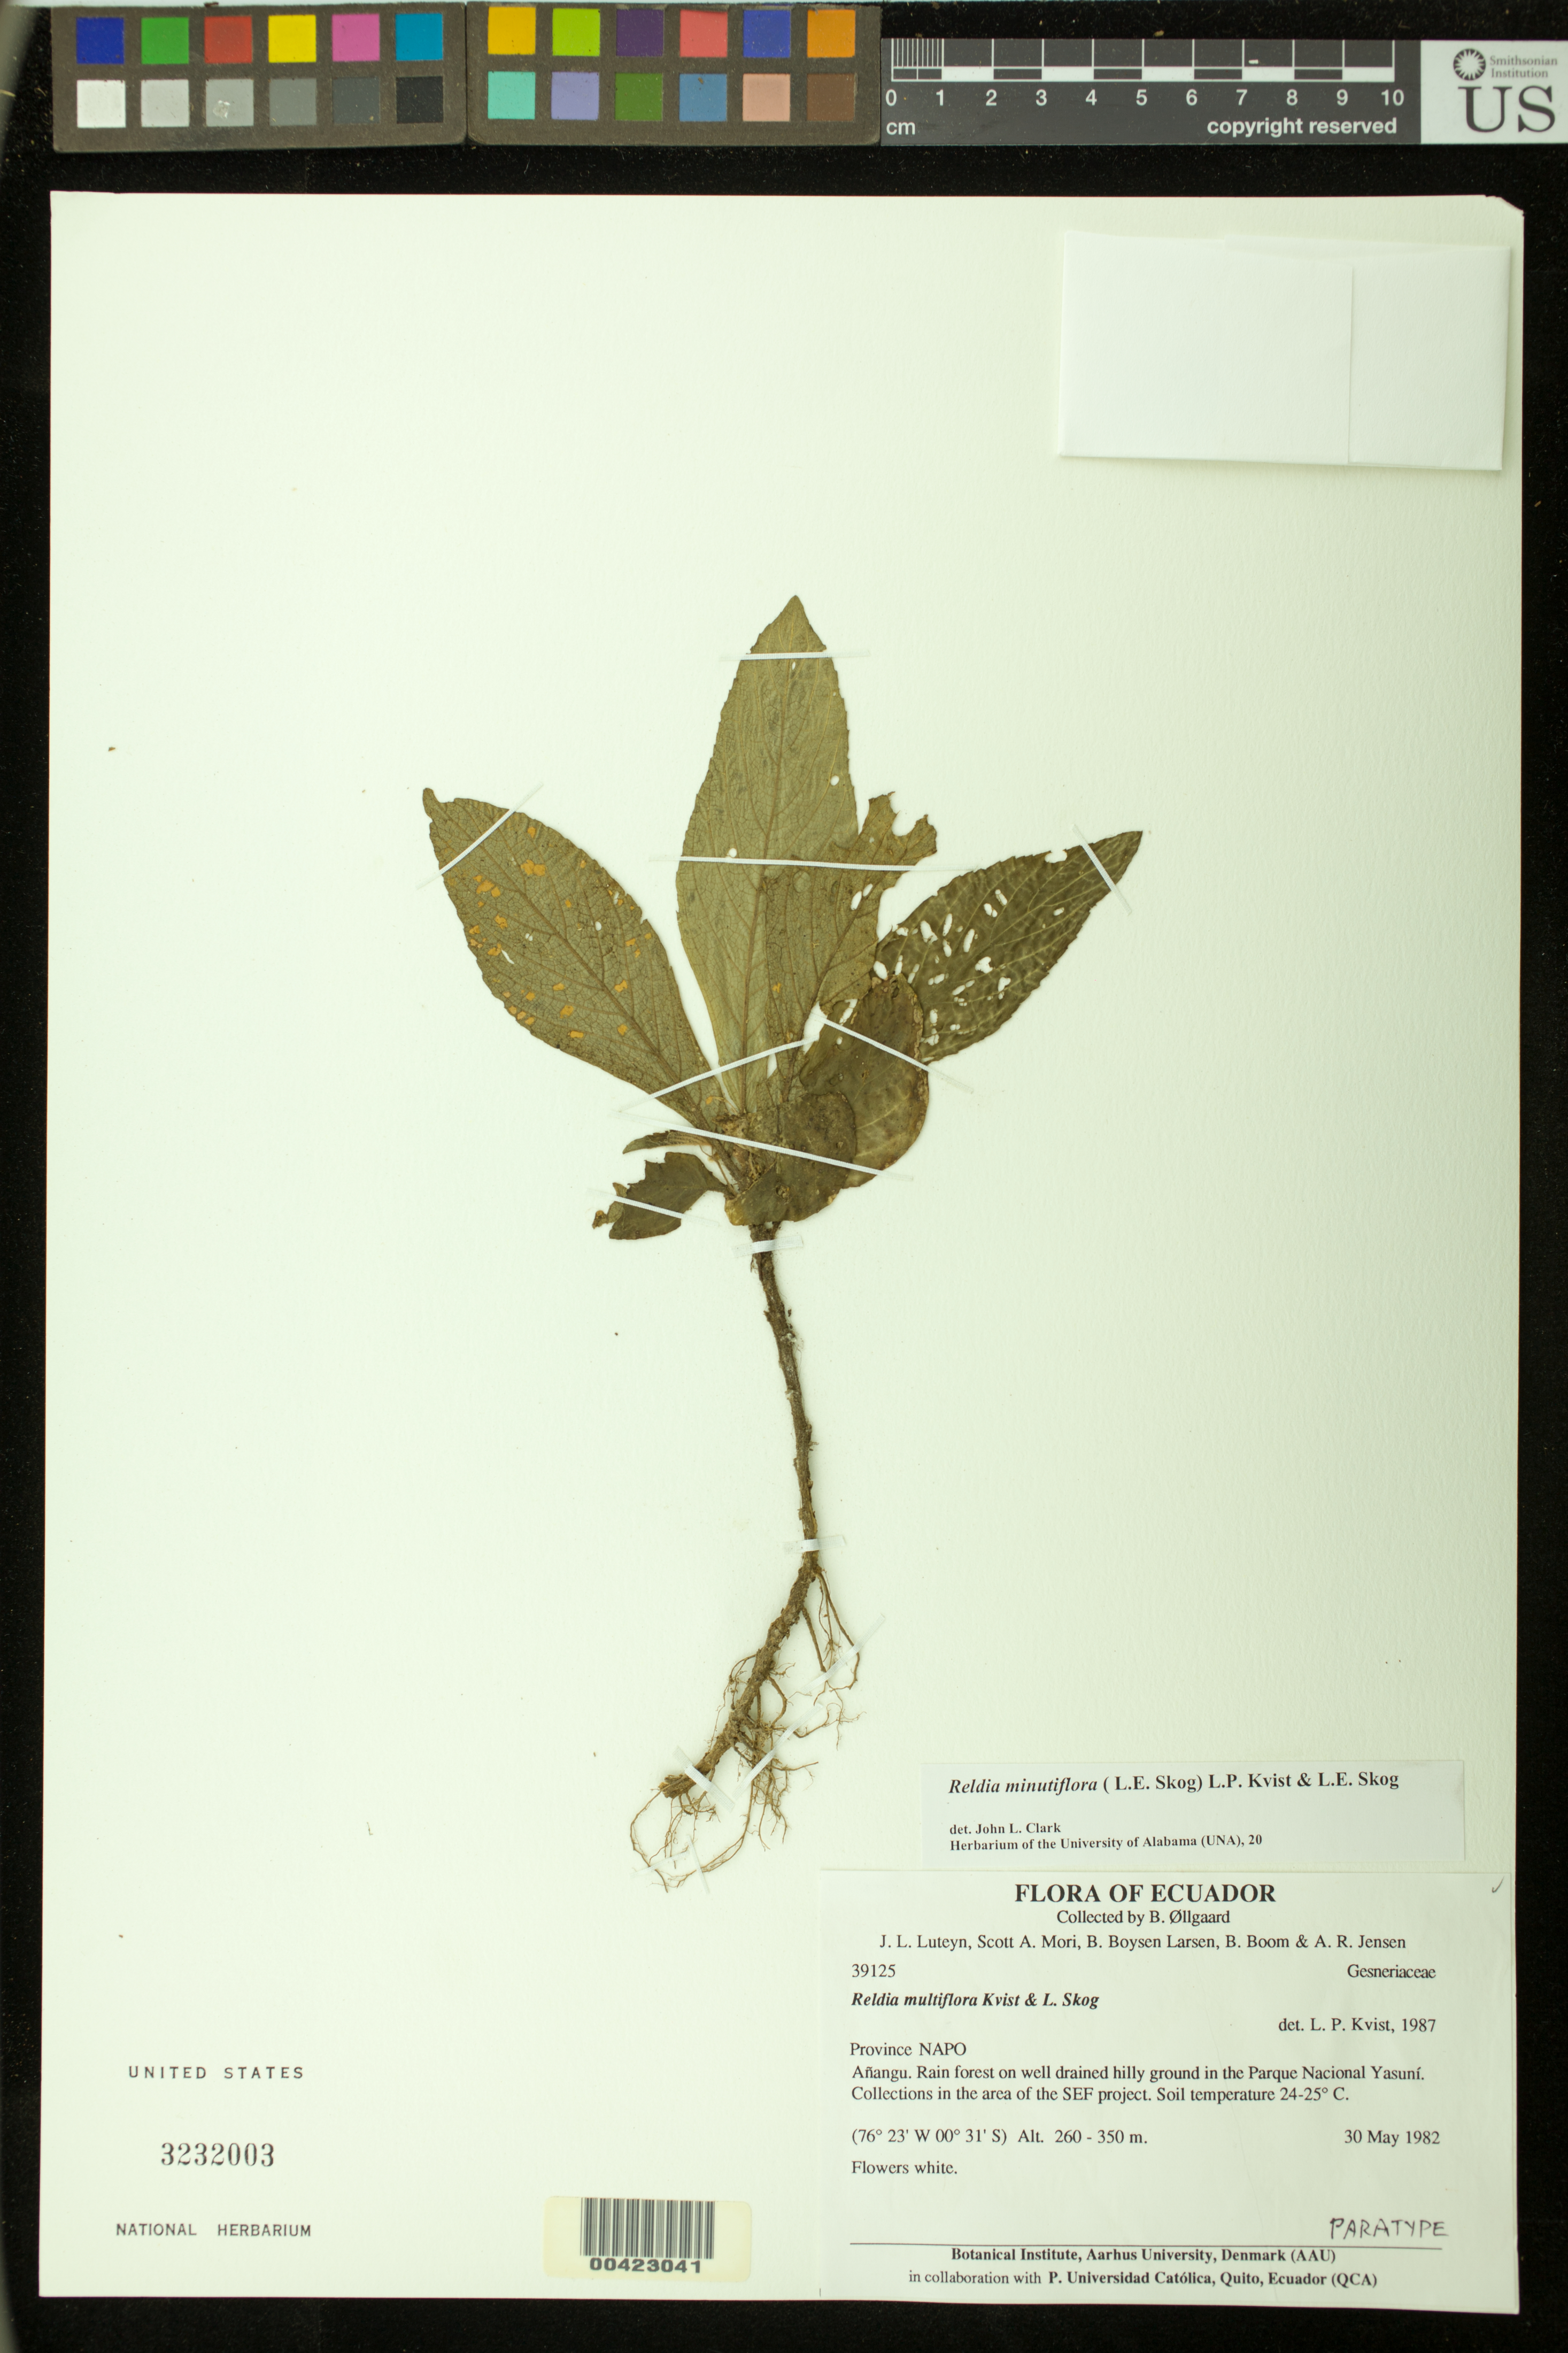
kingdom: Plantae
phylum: Tracheophyta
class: Magnoliopsida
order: Lamiales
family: Gesneriaceae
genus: Reldia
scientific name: Reldia multiflora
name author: L.P. Kvist & L.E. Skog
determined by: Skog, Laurence E.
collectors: B. Øllgaard, J. L. Luteyn, S. Mori, B. Larsen & B. M. Boom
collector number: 39125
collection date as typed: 30 May 1982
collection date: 1982-05-30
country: Ecuador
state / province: Napo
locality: Añangu; Parque Nacional Yasuní, in area of the SEF project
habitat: Rain forest on well drained hilly ground; soil temperature 24-25° C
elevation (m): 260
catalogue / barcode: US 3232003